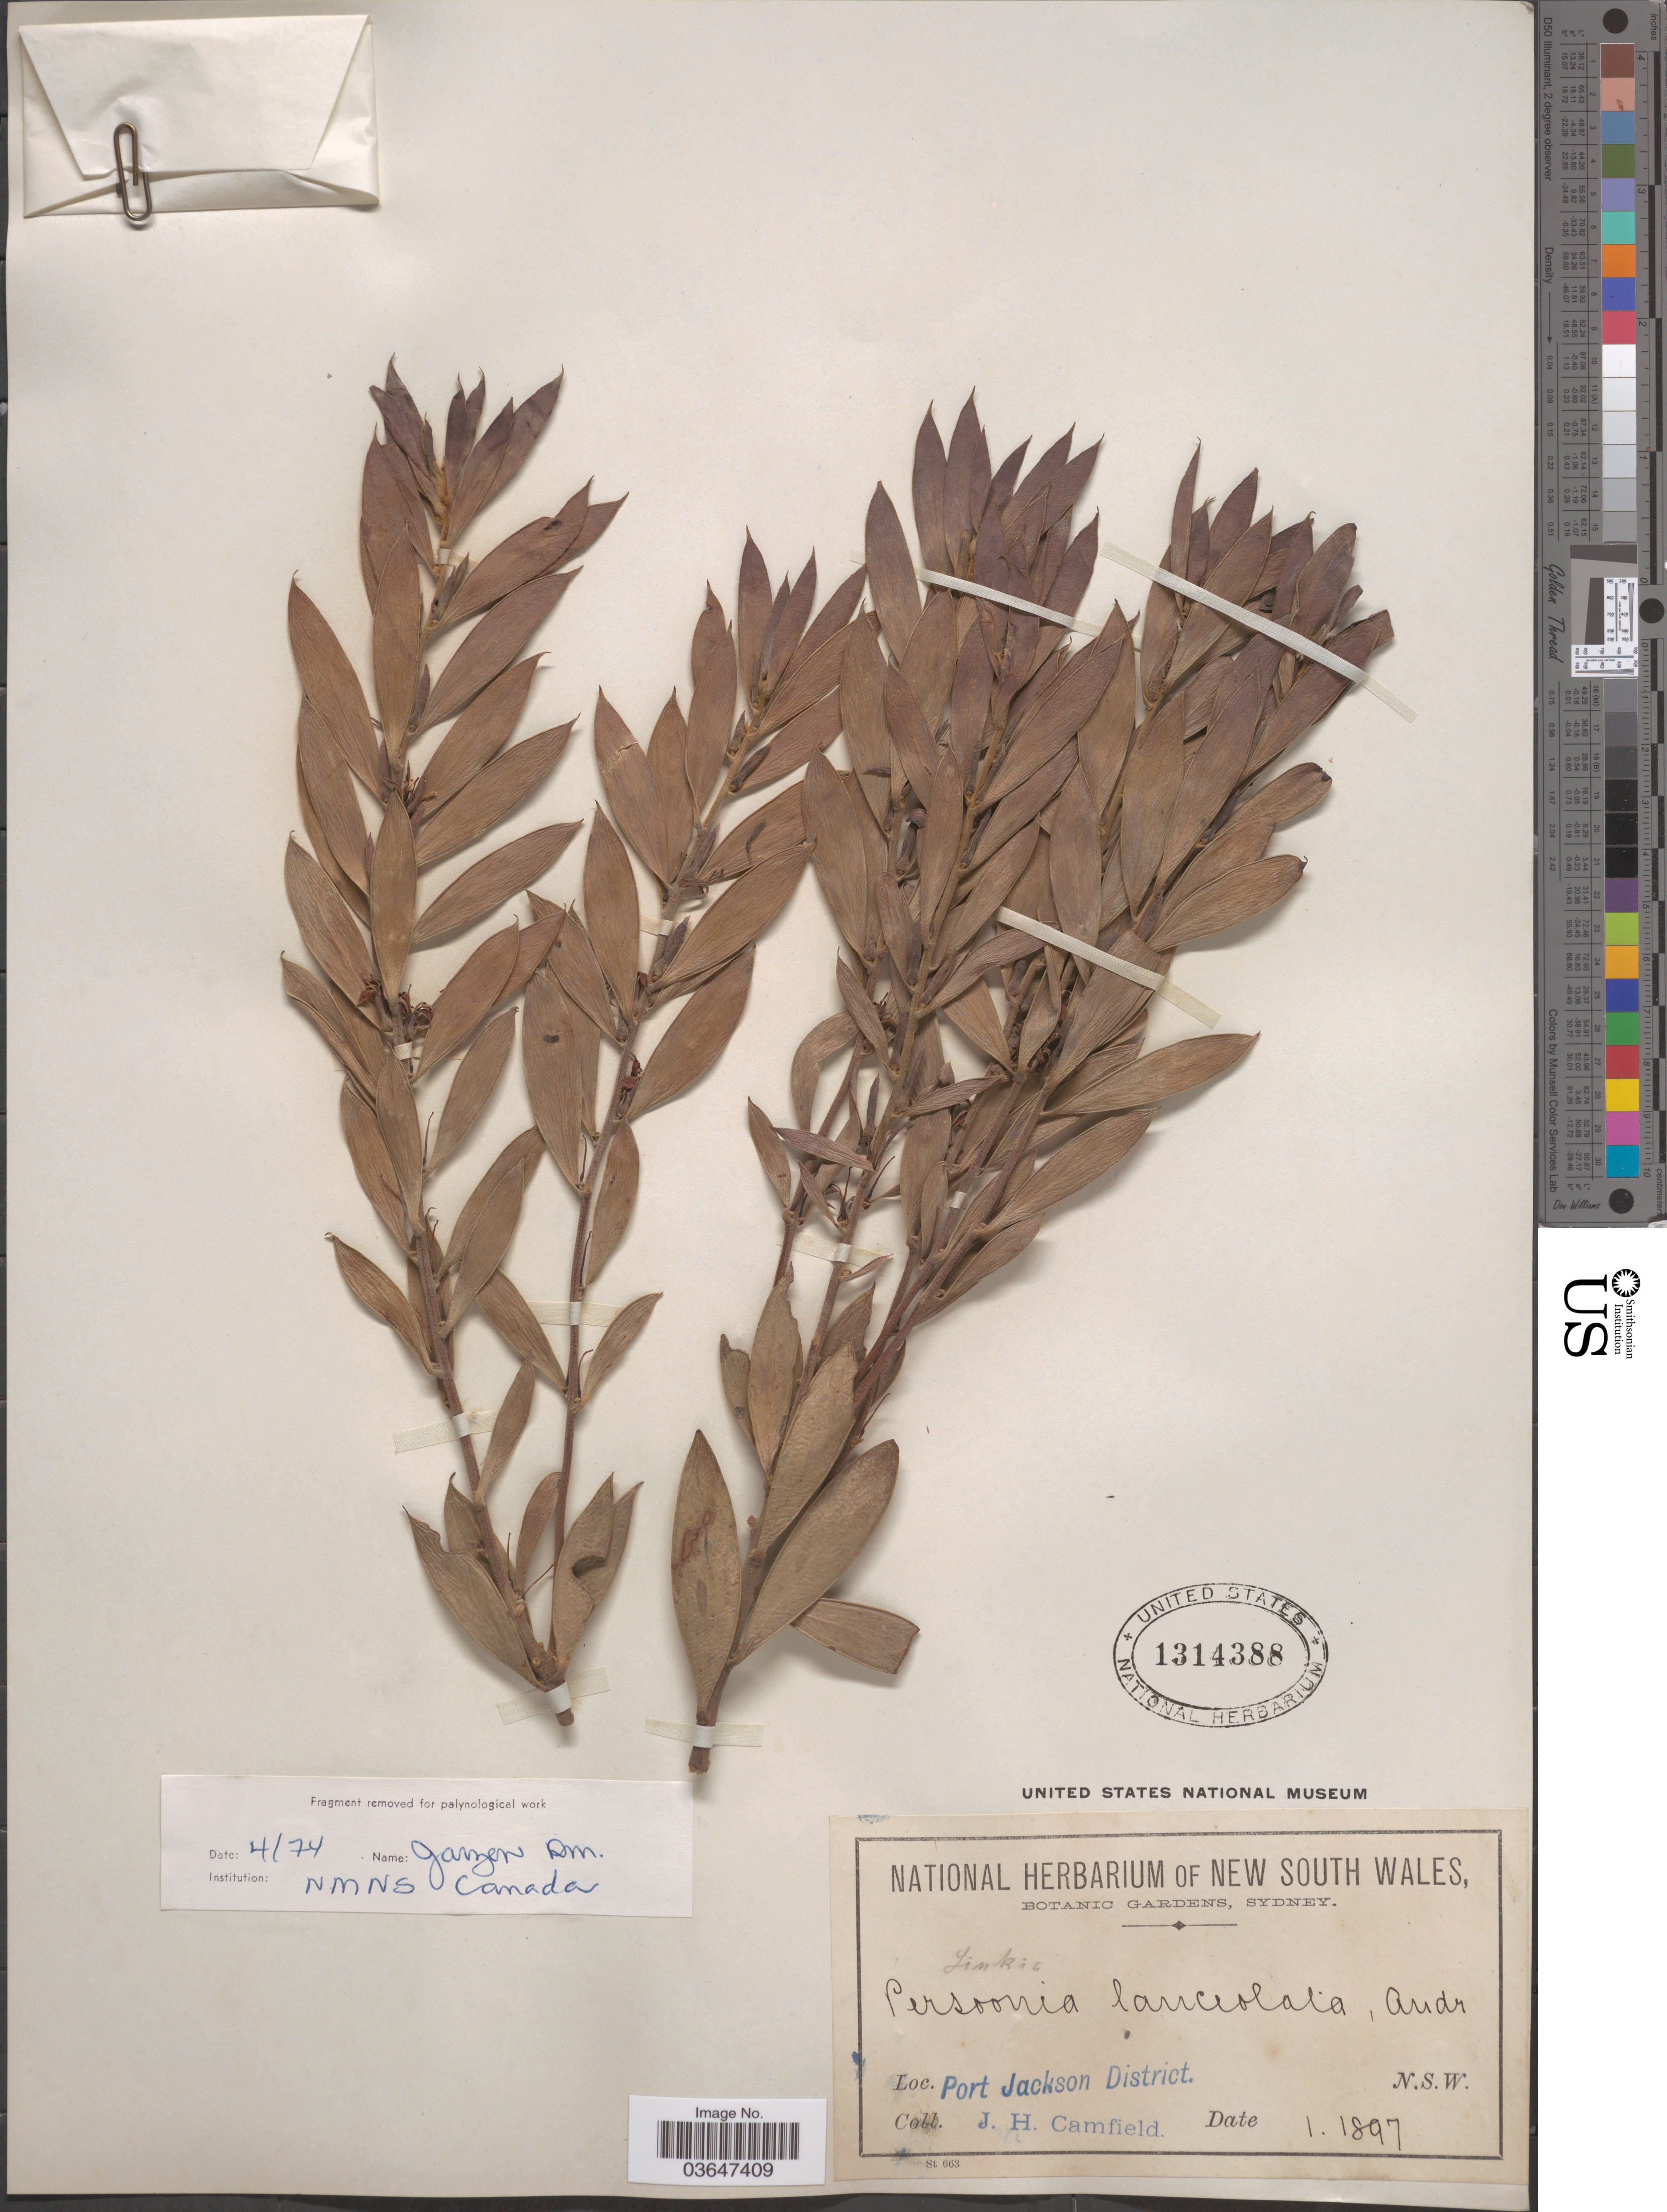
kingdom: Plantae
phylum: Tracheophyta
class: Magnoliopsida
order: Proteales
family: Proteaceae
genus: Persoonia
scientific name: Persoonia lanceolata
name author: Michx.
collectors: J. Camfield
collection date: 1897-01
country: Australia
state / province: New South Wales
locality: Port Jackson District.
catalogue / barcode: US 1314388